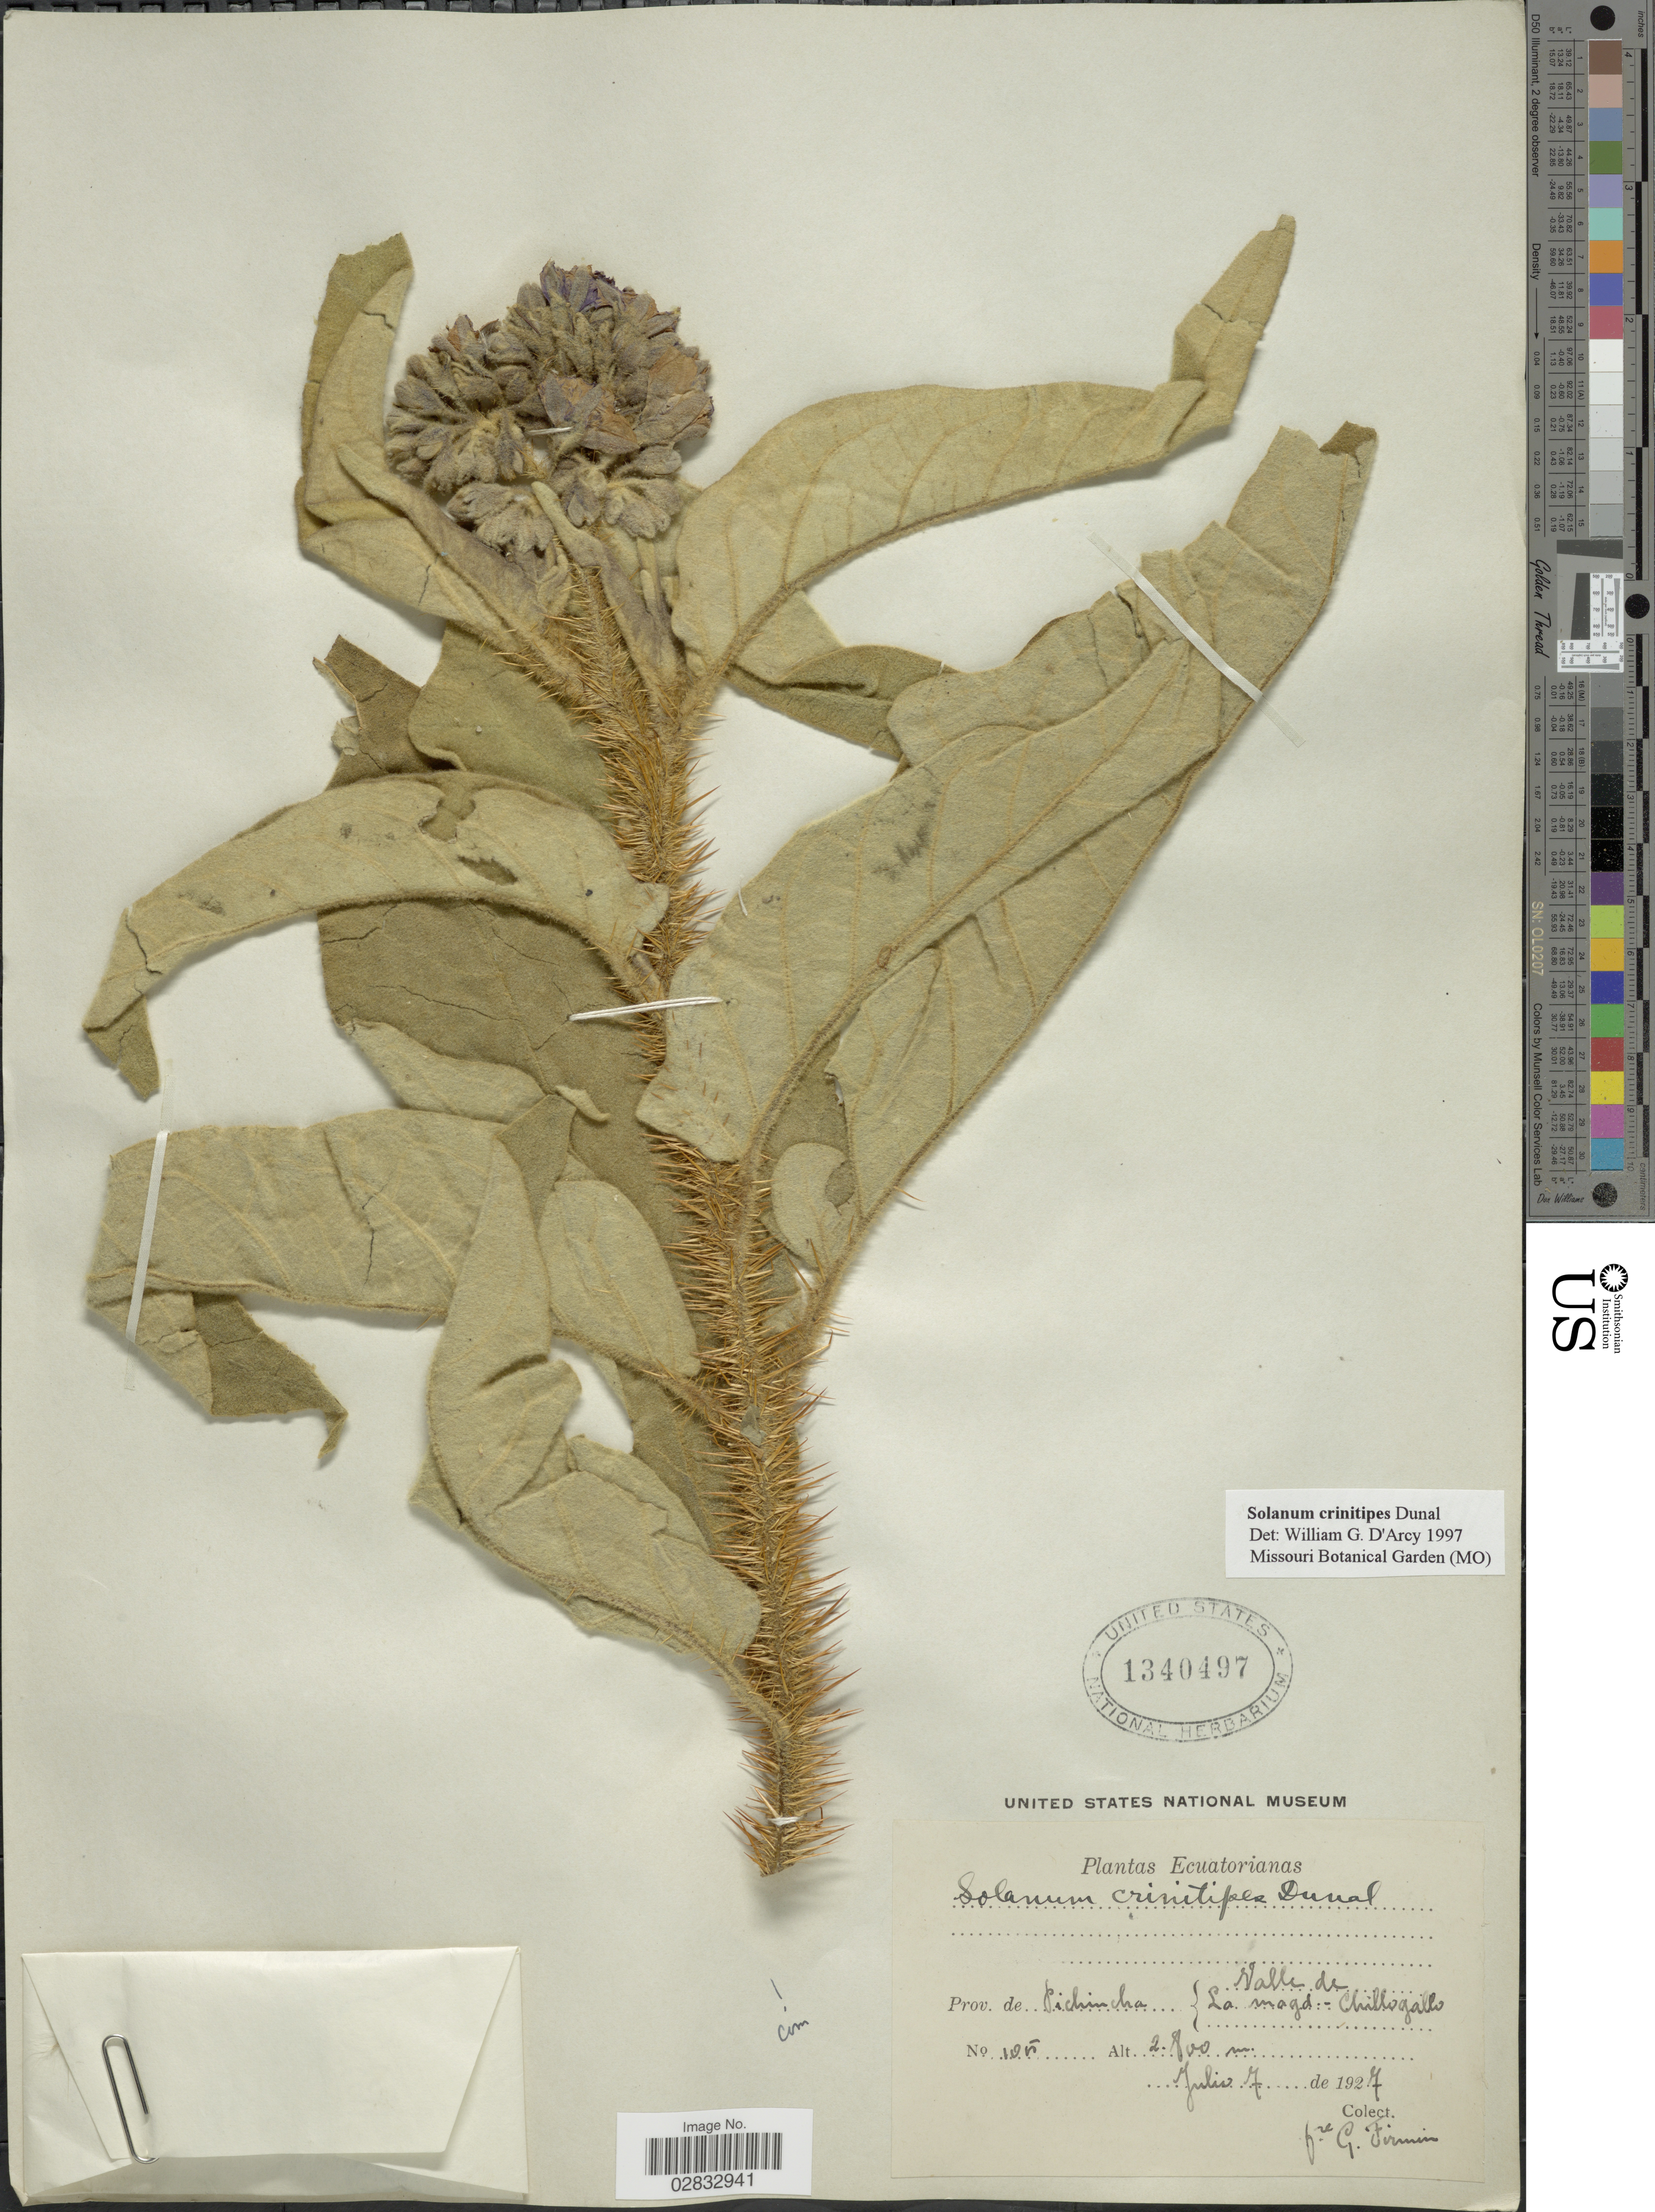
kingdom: Plantae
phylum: Tracheophyta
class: Magnoliopsida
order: Solanales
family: Solanaceae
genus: Solanum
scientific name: Solanum crinitipes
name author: Dunal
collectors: F. Firmin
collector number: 105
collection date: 1927-07-07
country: Ecuador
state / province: Pichincha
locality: Valle de La magd - Chillogallo.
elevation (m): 2800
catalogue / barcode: US 1340497